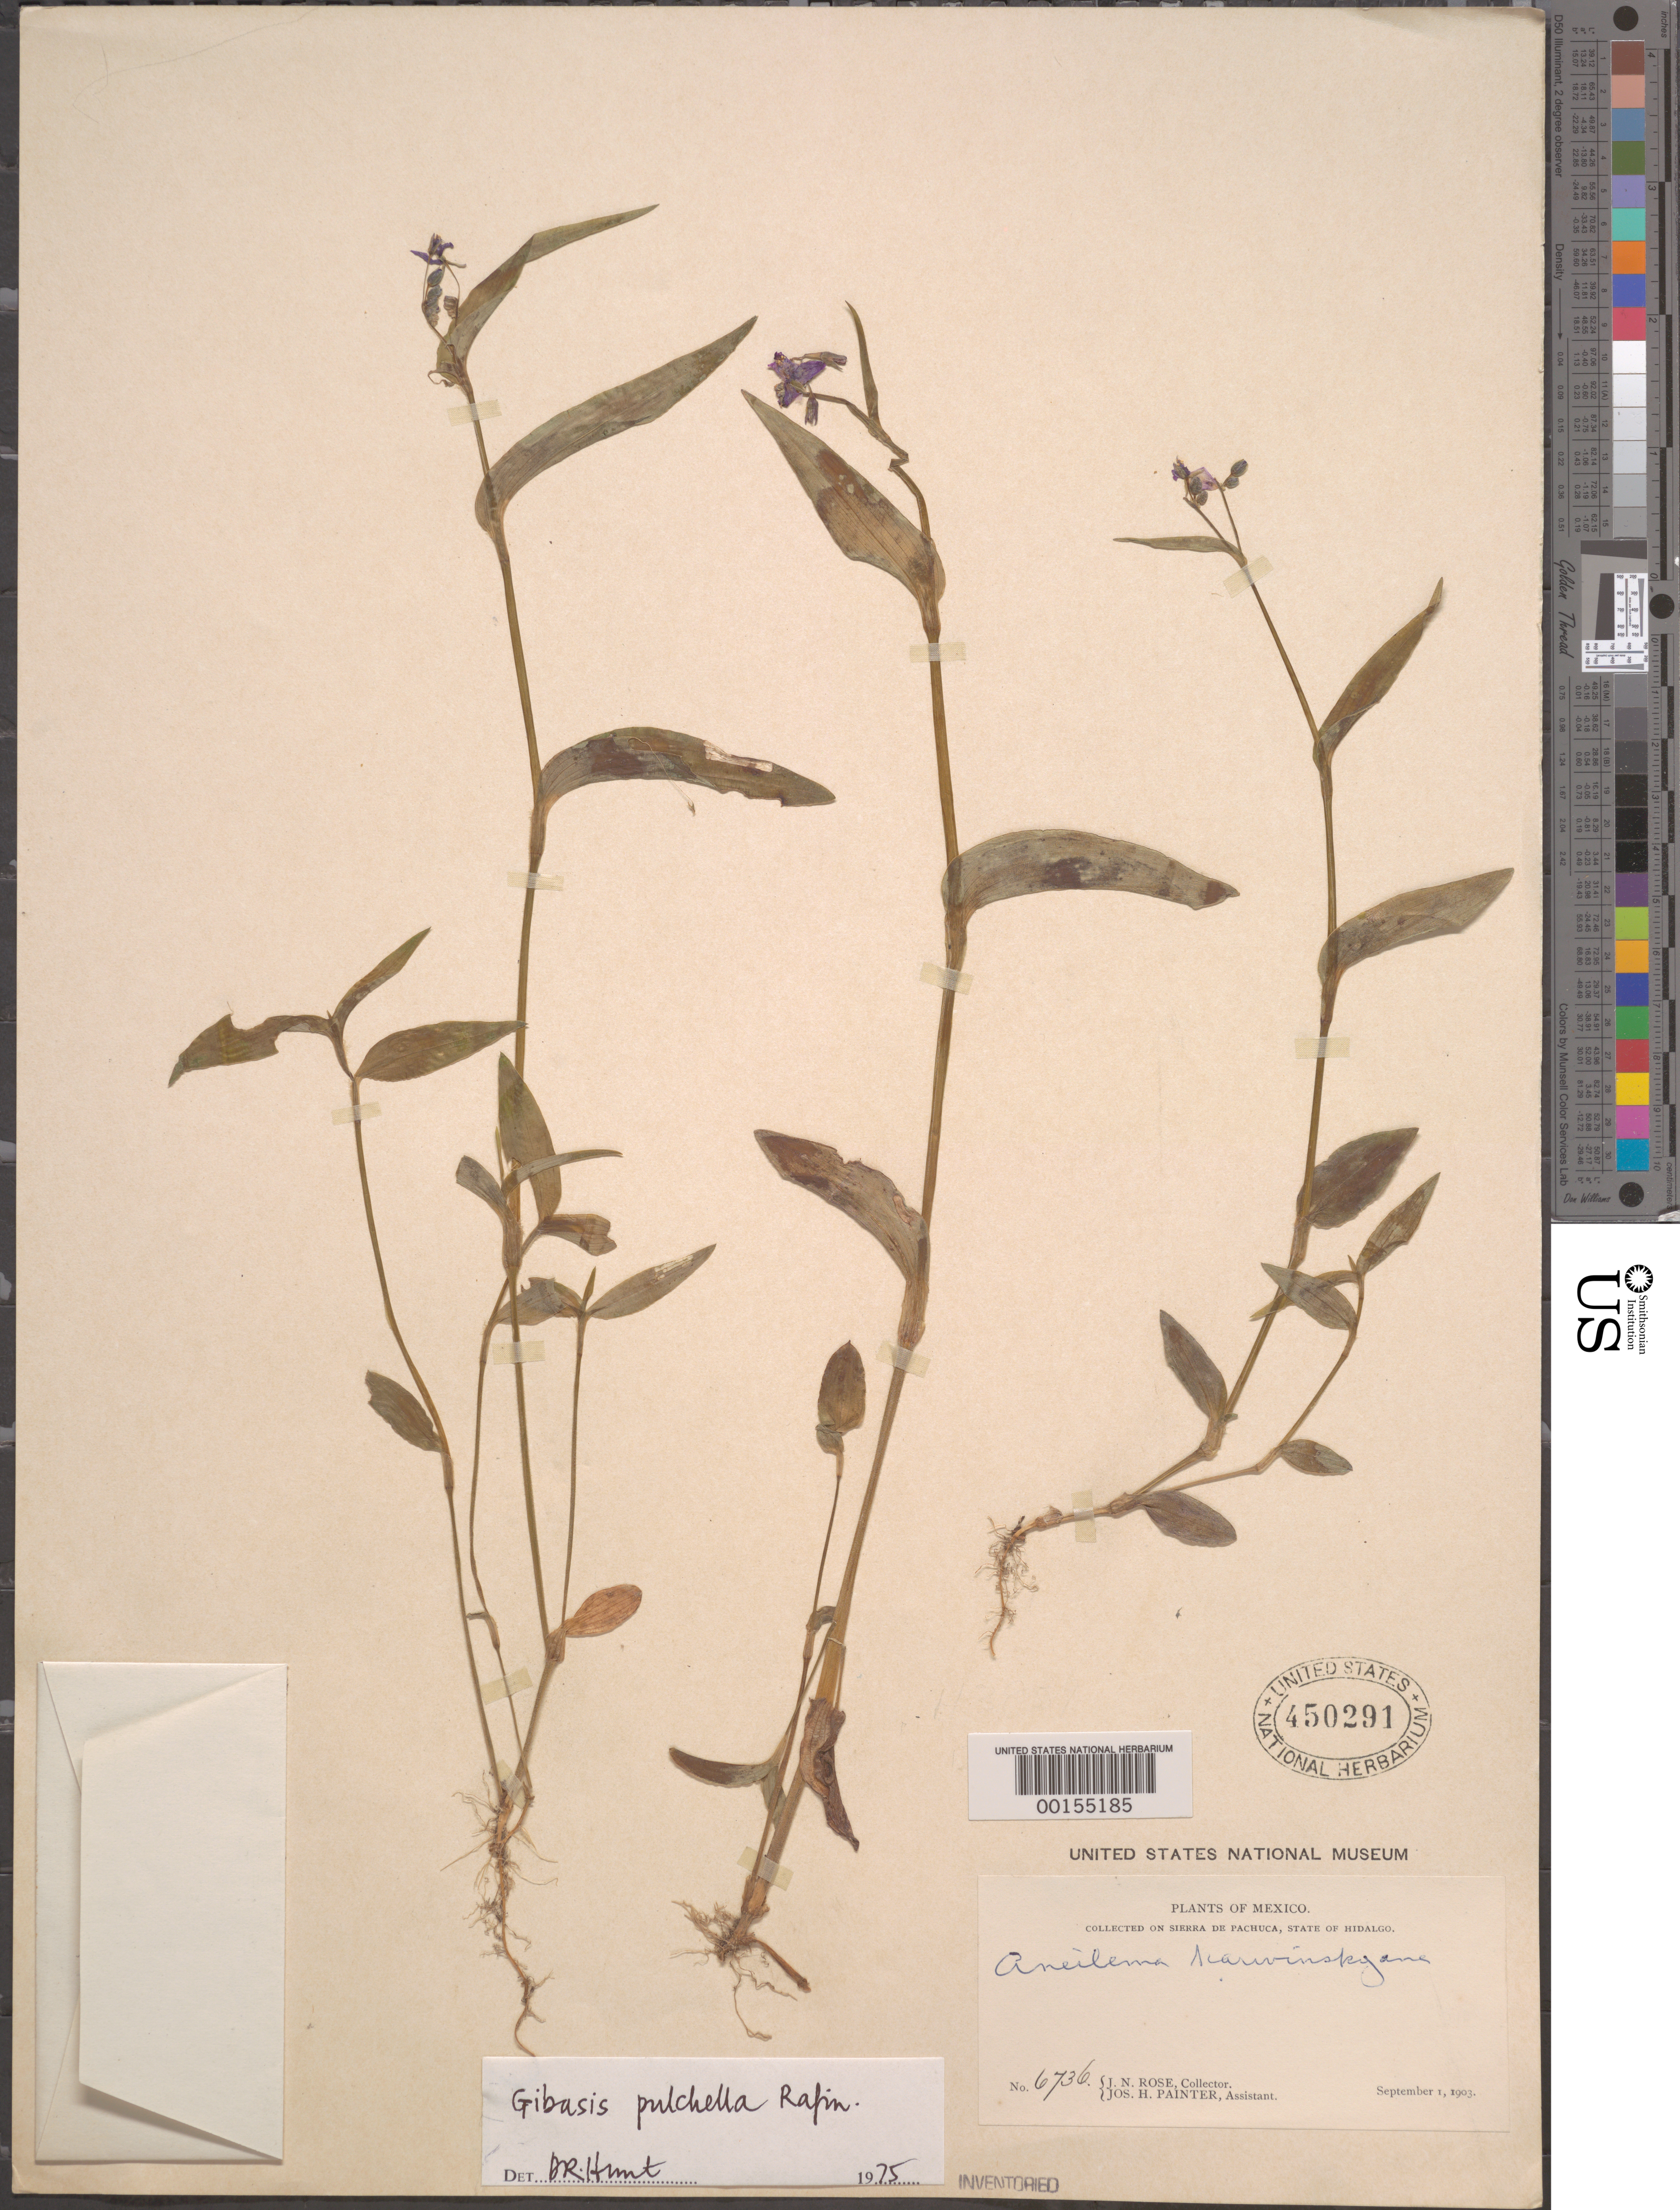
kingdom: Plantae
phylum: Tracheophyta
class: Liliopsida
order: Commelinales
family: Commelinaceae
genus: Gibasis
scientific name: Gibasis pulchella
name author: (Kunth) Raf.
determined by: Hunt, D. R.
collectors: J. N. Rose & R. H. Hay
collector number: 6736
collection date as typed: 01 Sep 1903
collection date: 1903-09-01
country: Mexico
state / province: Hidalgo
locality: Sierra de Pachuca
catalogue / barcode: US 450291